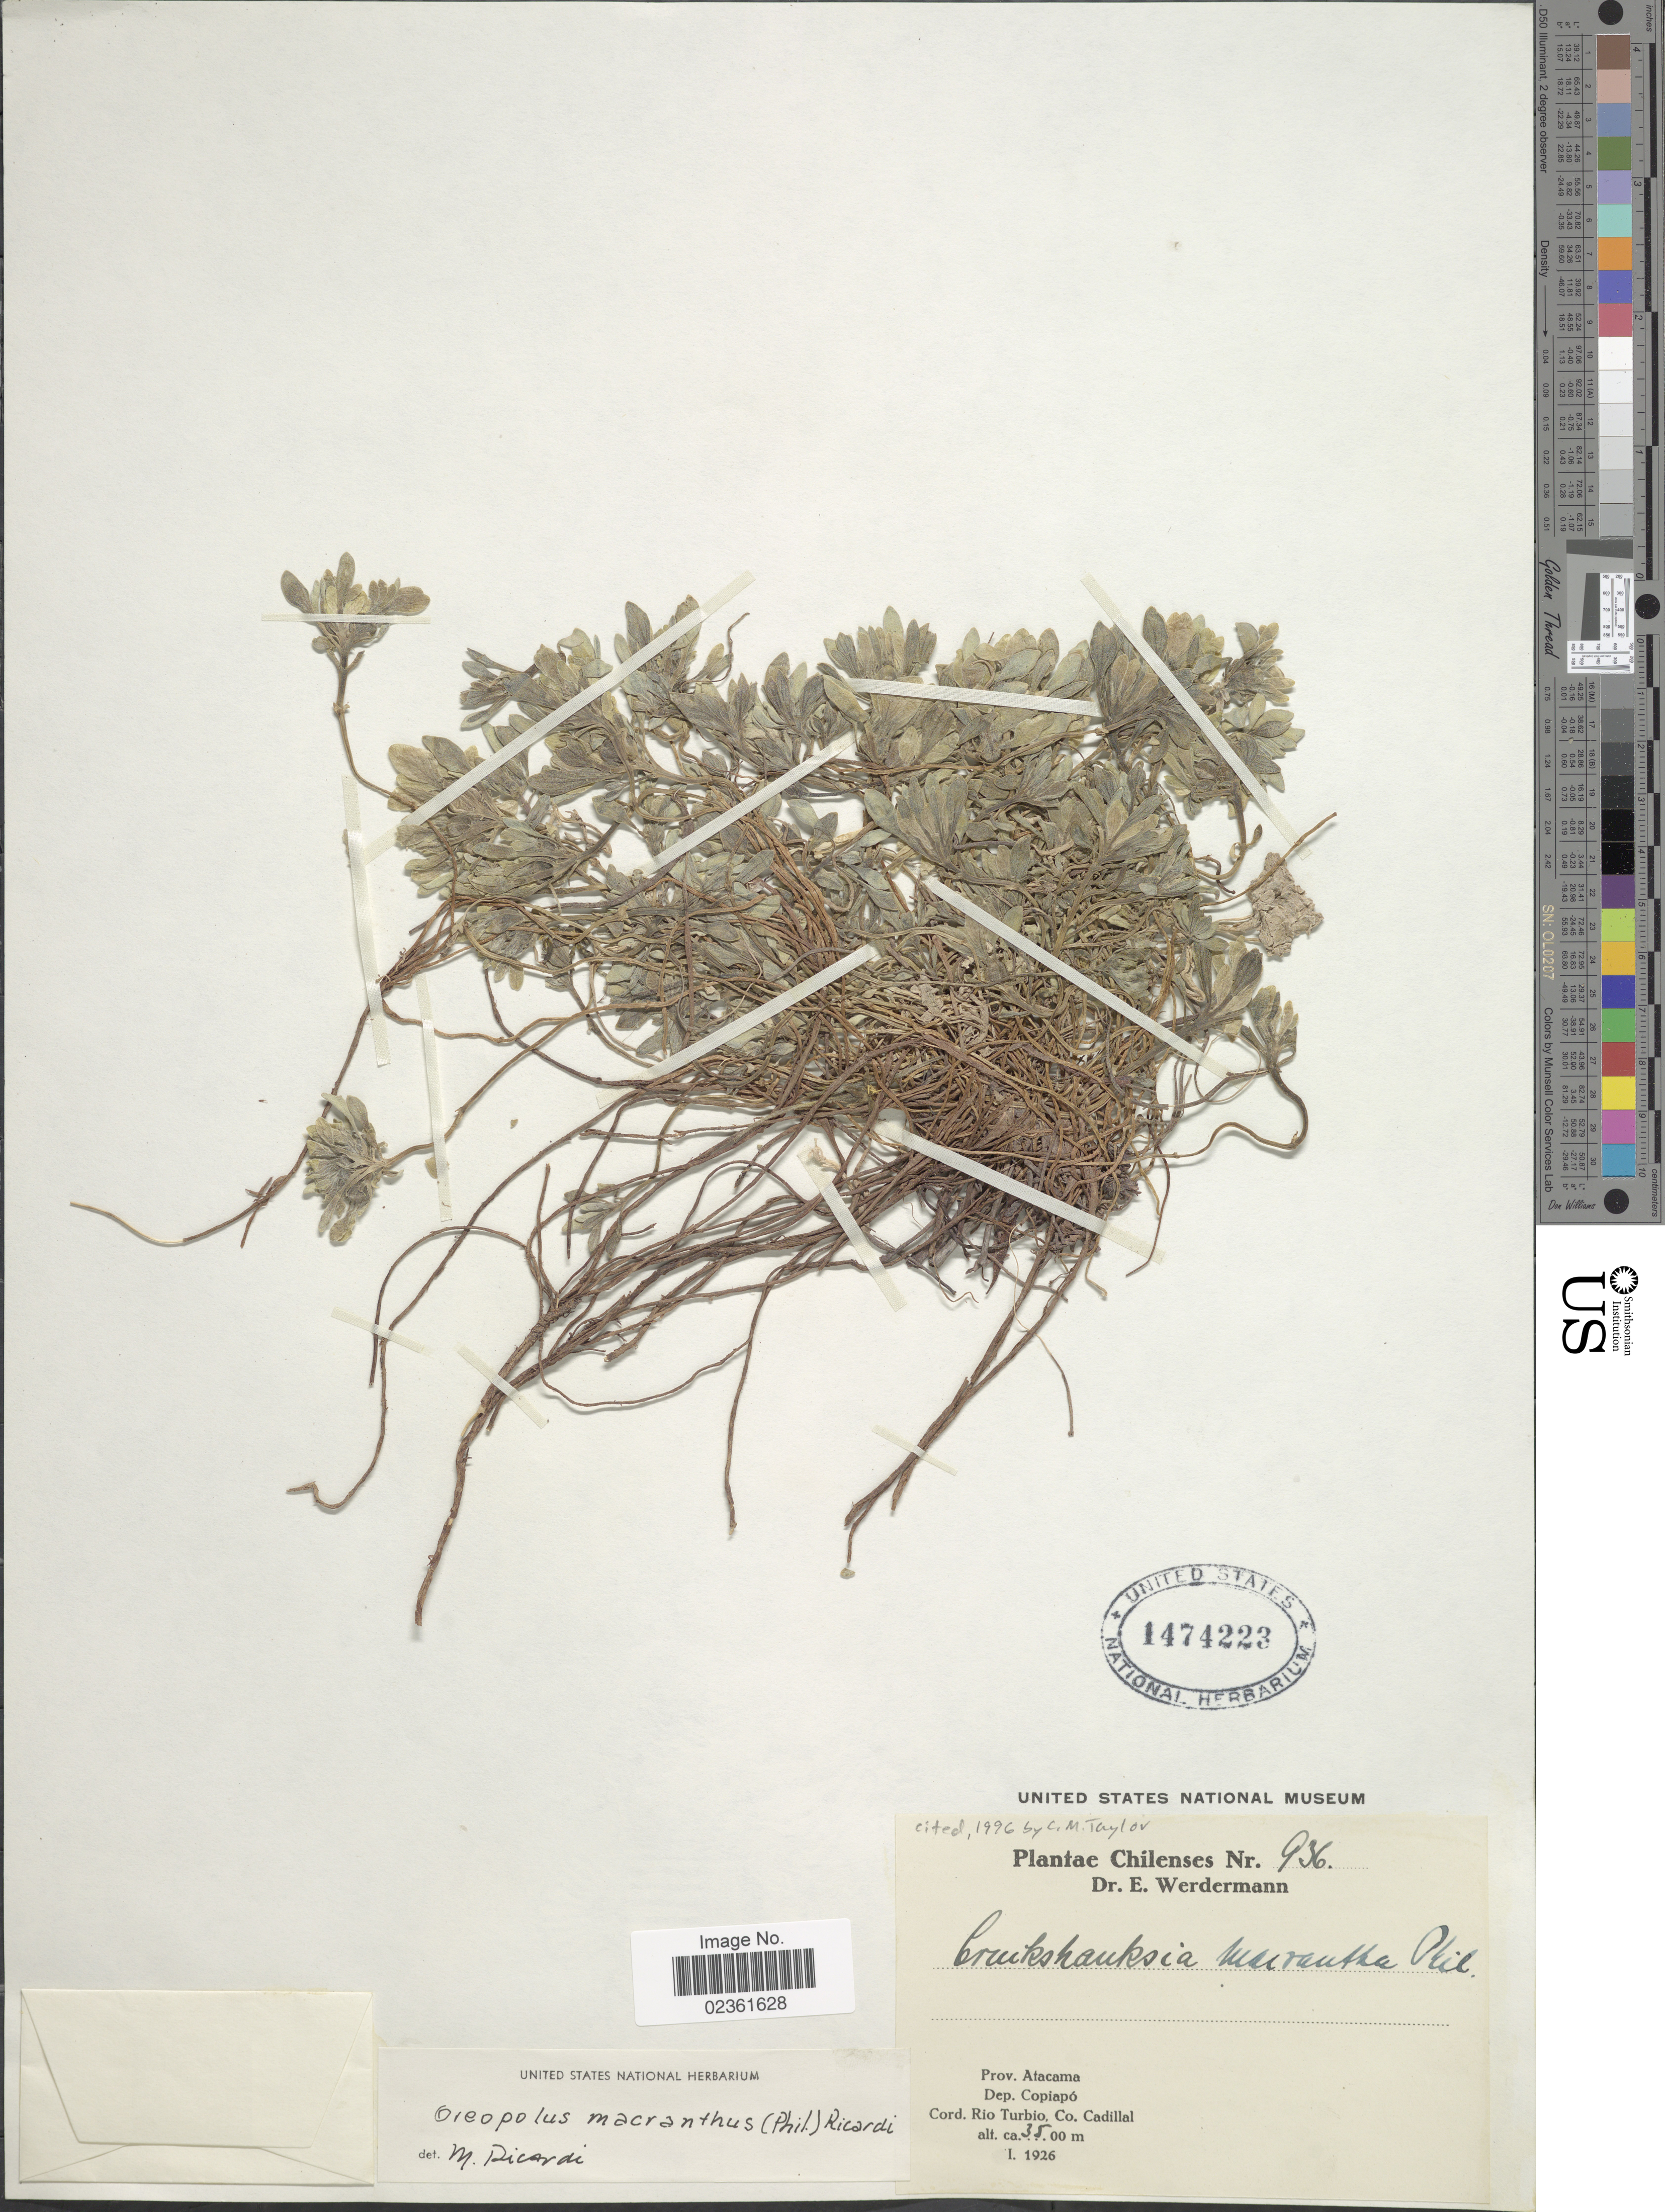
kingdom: Plantae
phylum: Tracheophyta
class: Magnoliopsida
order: Gentianales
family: Rubiaceae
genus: Cruckshanksia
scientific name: Cruckshanksia macrantha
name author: Phil.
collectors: E. Werdermann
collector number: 936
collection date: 1926-01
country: Chile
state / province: Atacama (III)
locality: Dep. Copiapo, Cord. Rio Turbio, Co. Cadillal.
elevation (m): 3500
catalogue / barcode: US 1474223